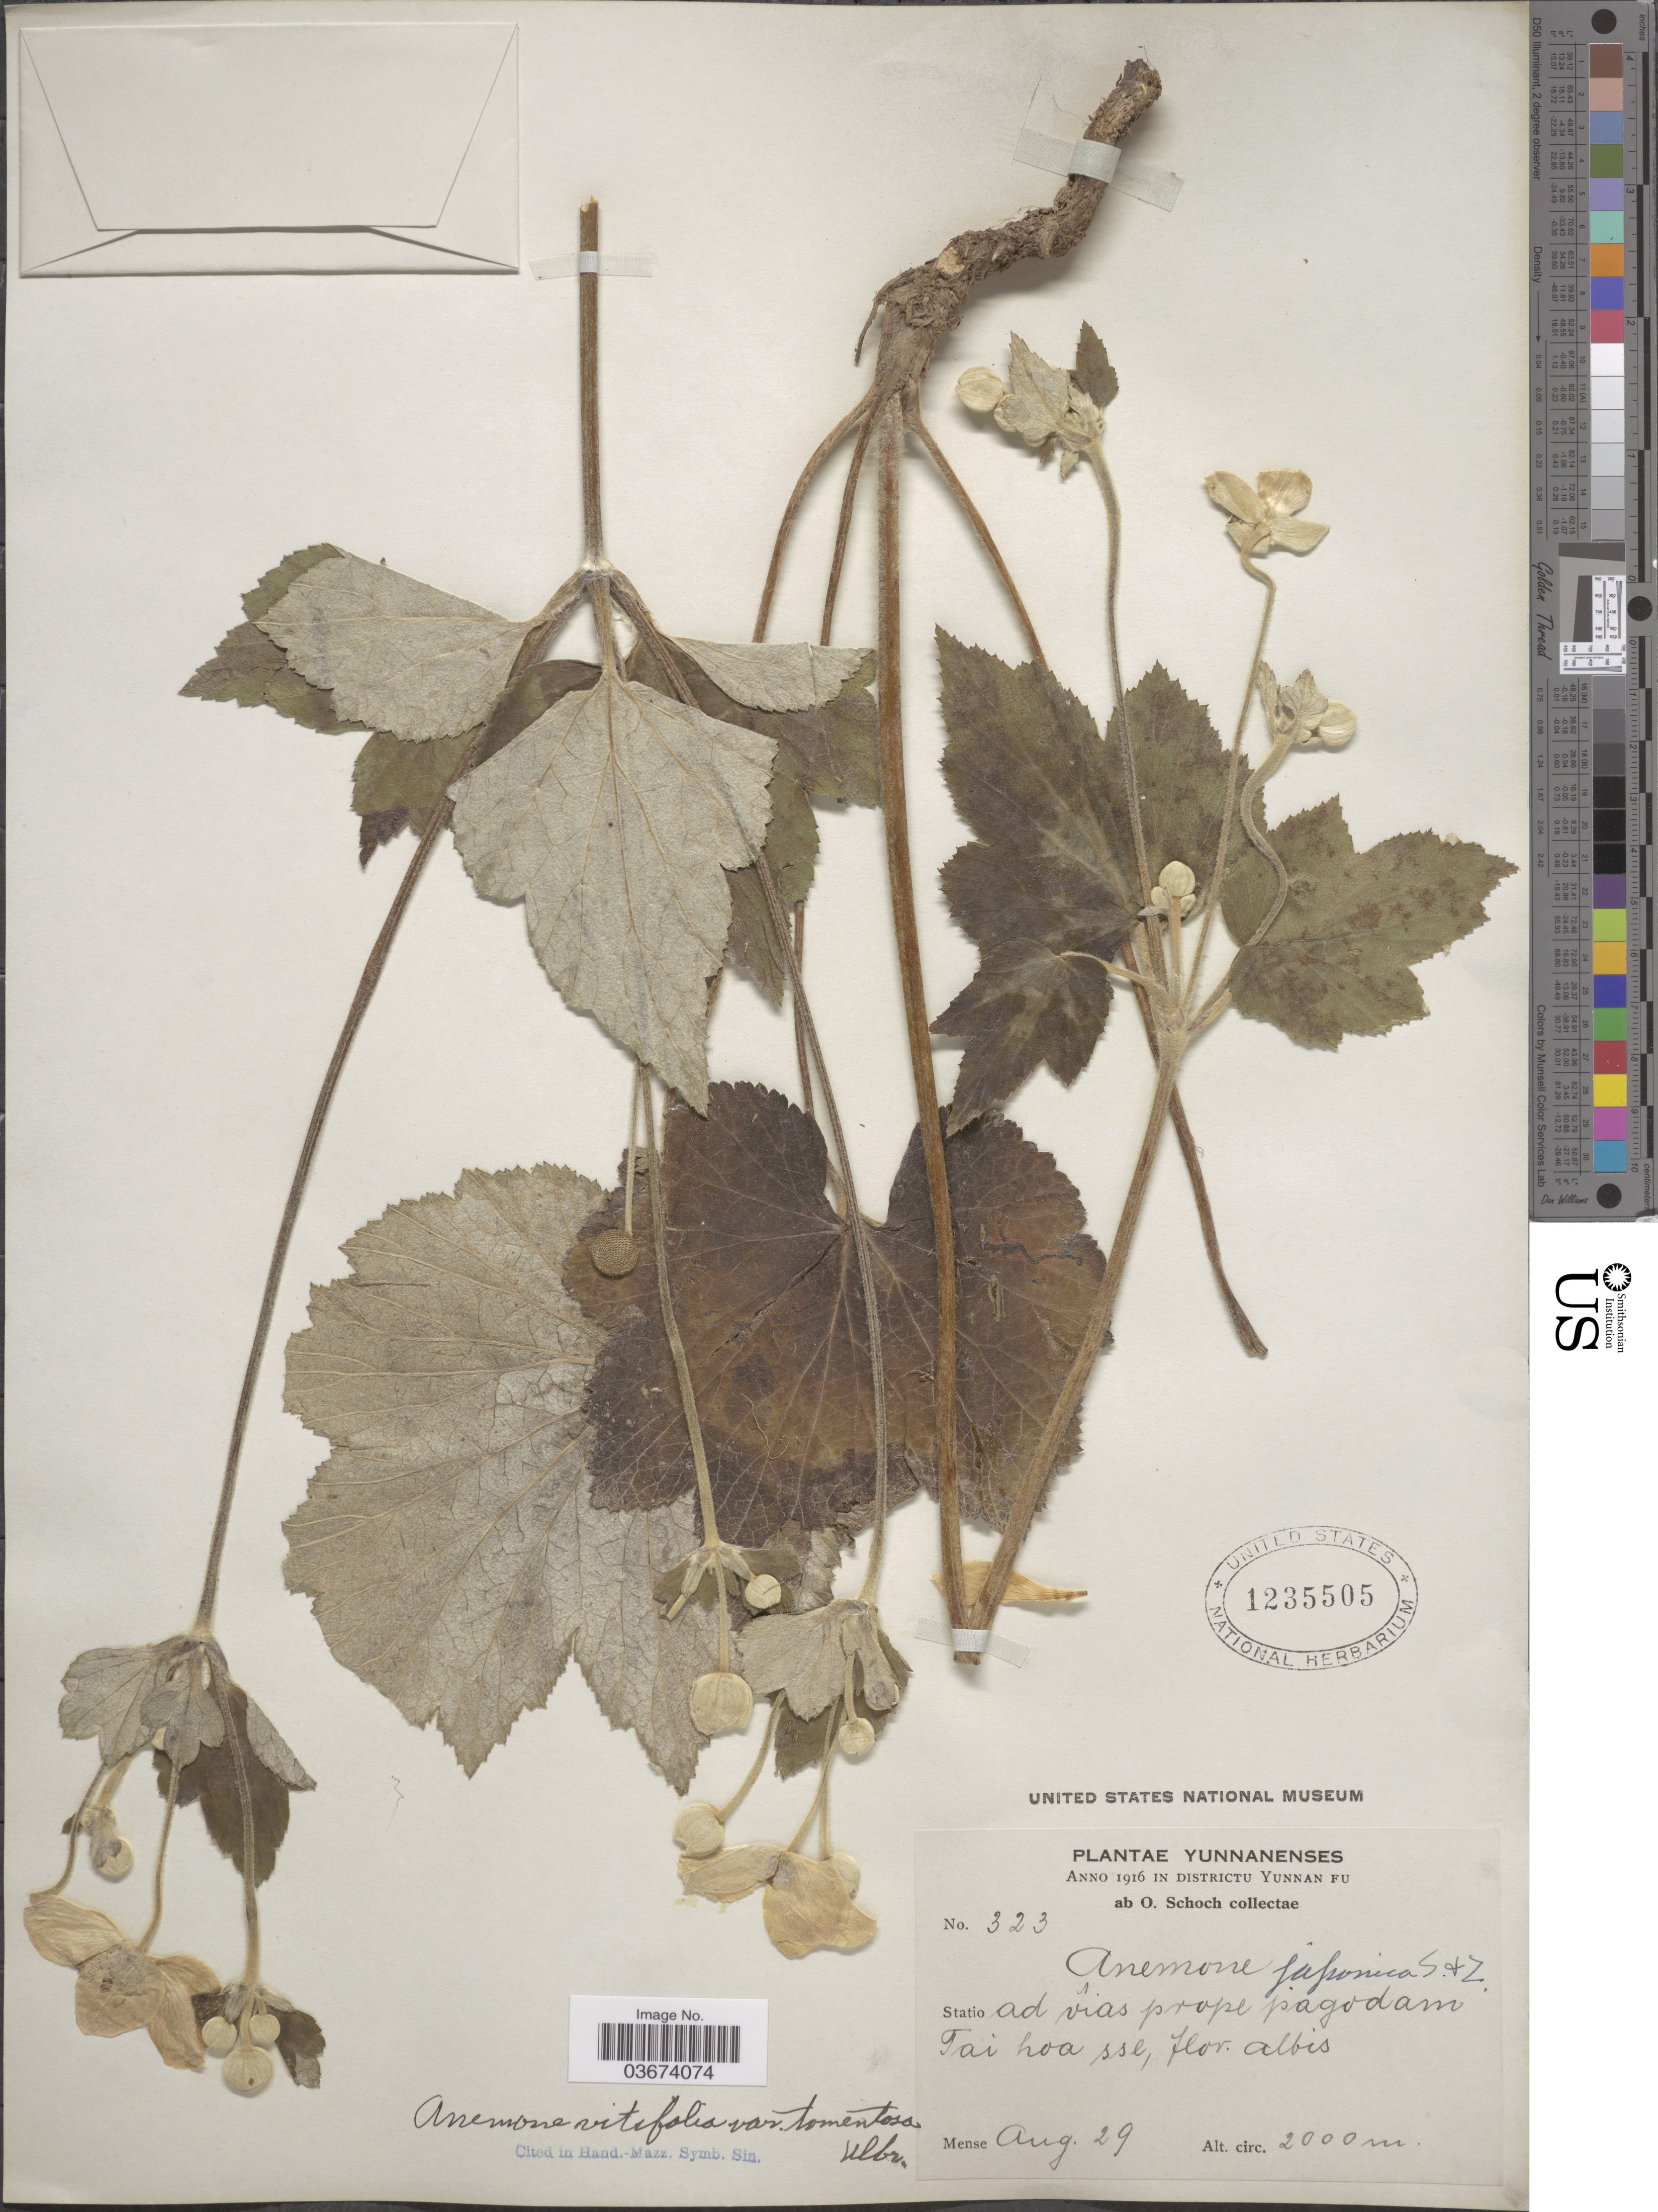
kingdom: Plantae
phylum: Tracheophyta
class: Magnoliopsida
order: Ranunculales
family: Ranunculaceae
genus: Anemone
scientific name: Anemone vitifolia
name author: Buch.-Ham. ex DC.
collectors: O. Schoch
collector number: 323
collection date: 1916-08-29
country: China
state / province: Yunnan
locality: Statio ad vias prope pagodam Tai hoa sse.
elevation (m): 2000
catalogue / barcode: US 1235505